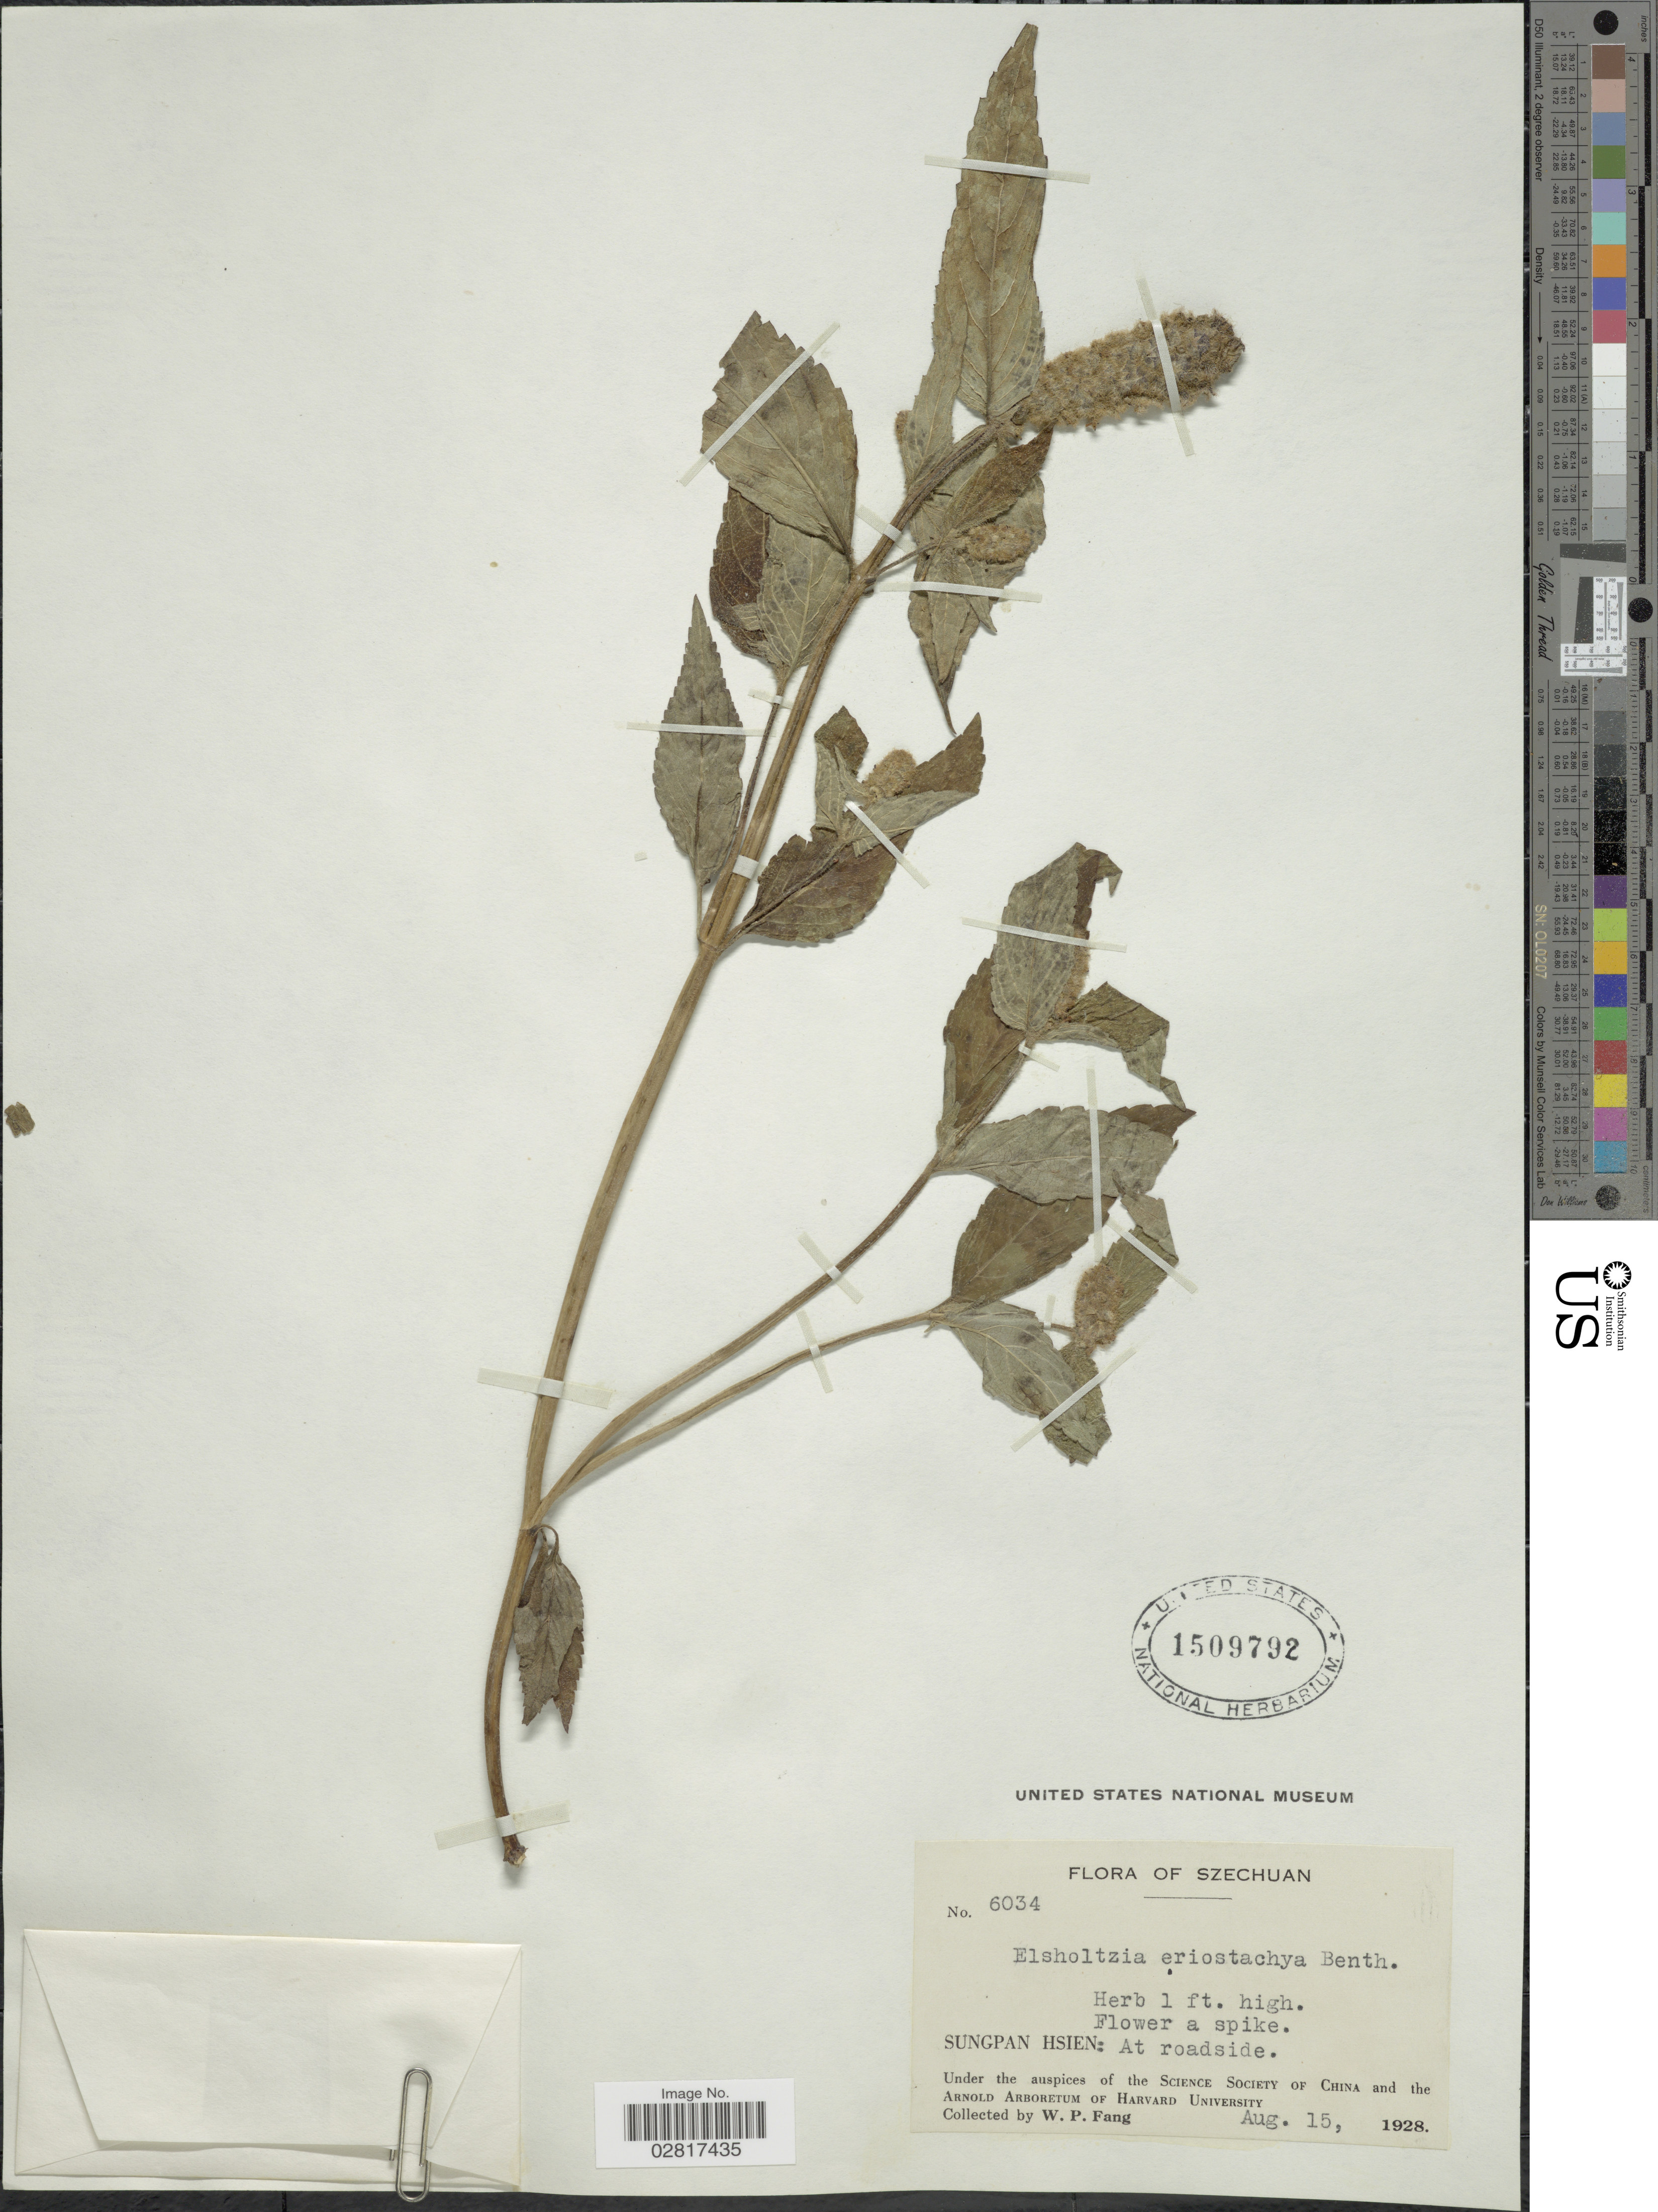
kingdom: Plantae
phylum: Tracheophyta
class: Magnoliopsida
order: Lamiales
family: Lamiaceae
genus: Elsholtzia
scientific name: Elsholtzia eriostachya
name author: (Benth.) Benth.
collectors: W. P. Fang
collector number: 6034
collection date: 1928-08-15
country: China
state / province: Sichuan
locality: Sungpan Hsien: At roadside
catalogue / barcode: US 1509792